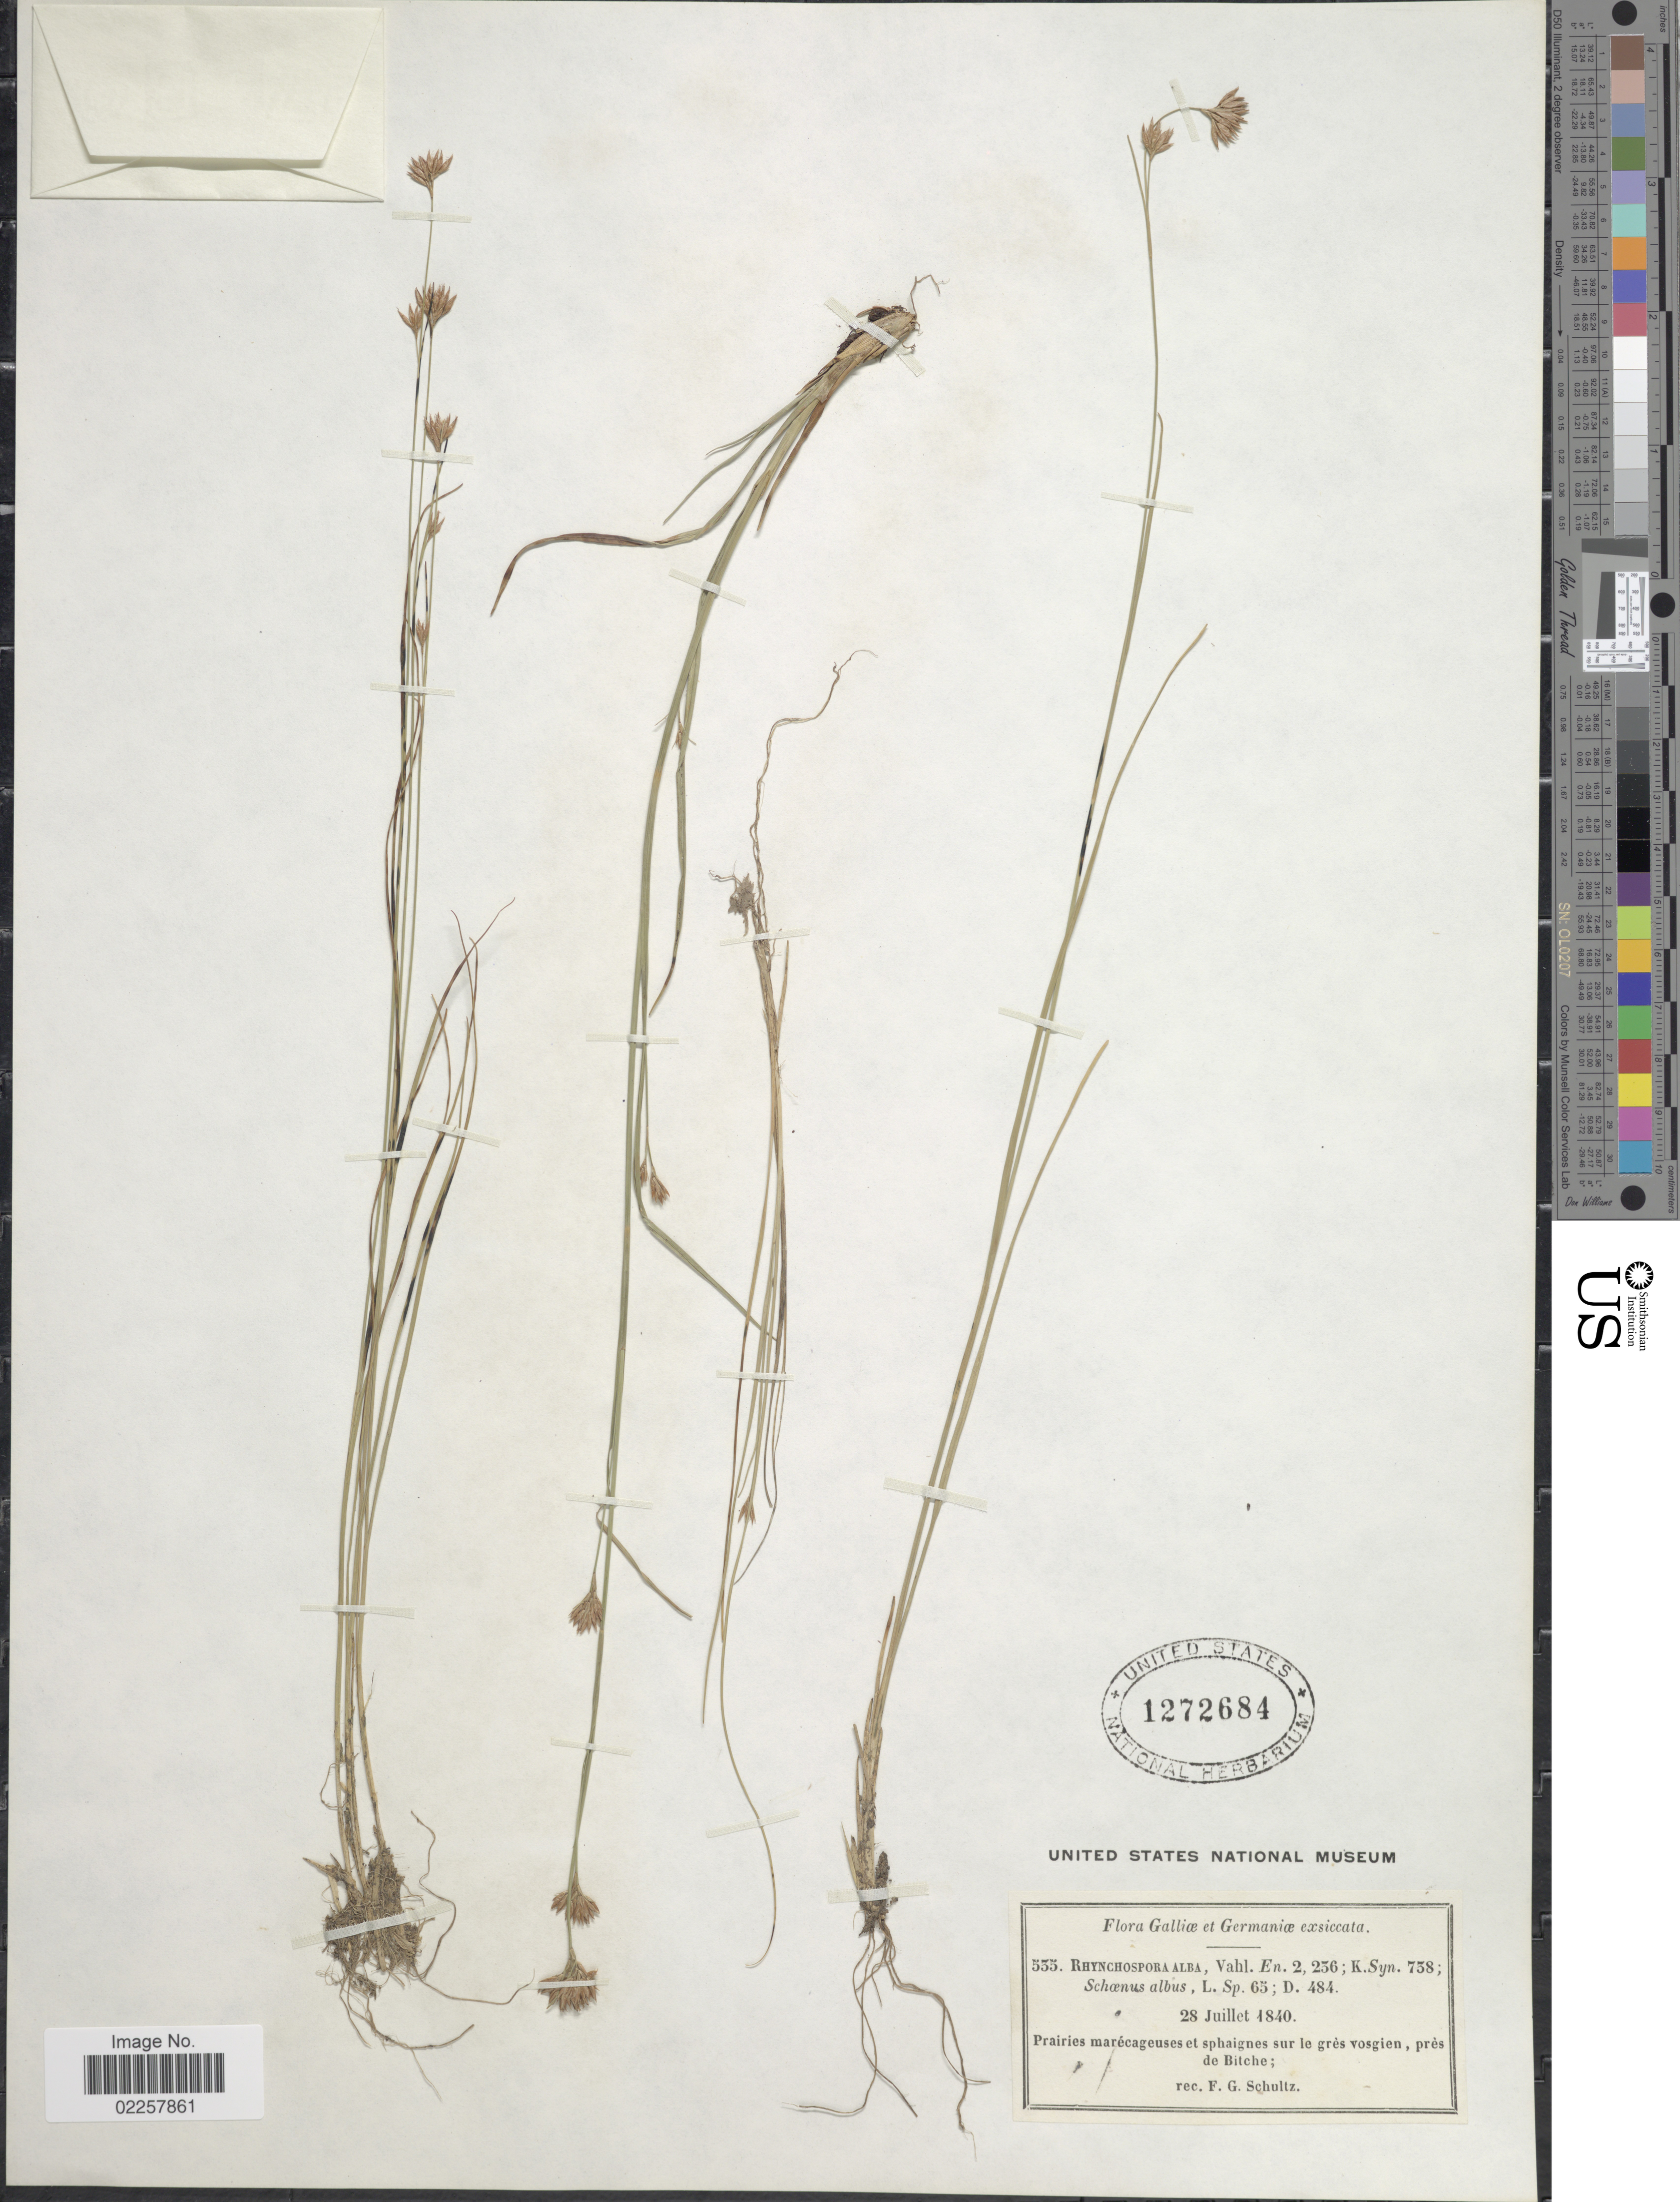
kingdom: Plantae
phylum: Tracheophyta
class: Liliopsida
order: Poales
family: Cyperaceae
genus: Rhynchospora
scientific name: Rhynchospora alba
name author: (L.) Vahl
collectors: F. Schultz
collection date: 1840-07-28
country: France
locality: Galliae et Germaniae, Prairies marecageuses et sphaignes sur le gres vosgien, pres de Bitche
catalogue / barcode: US 1272684